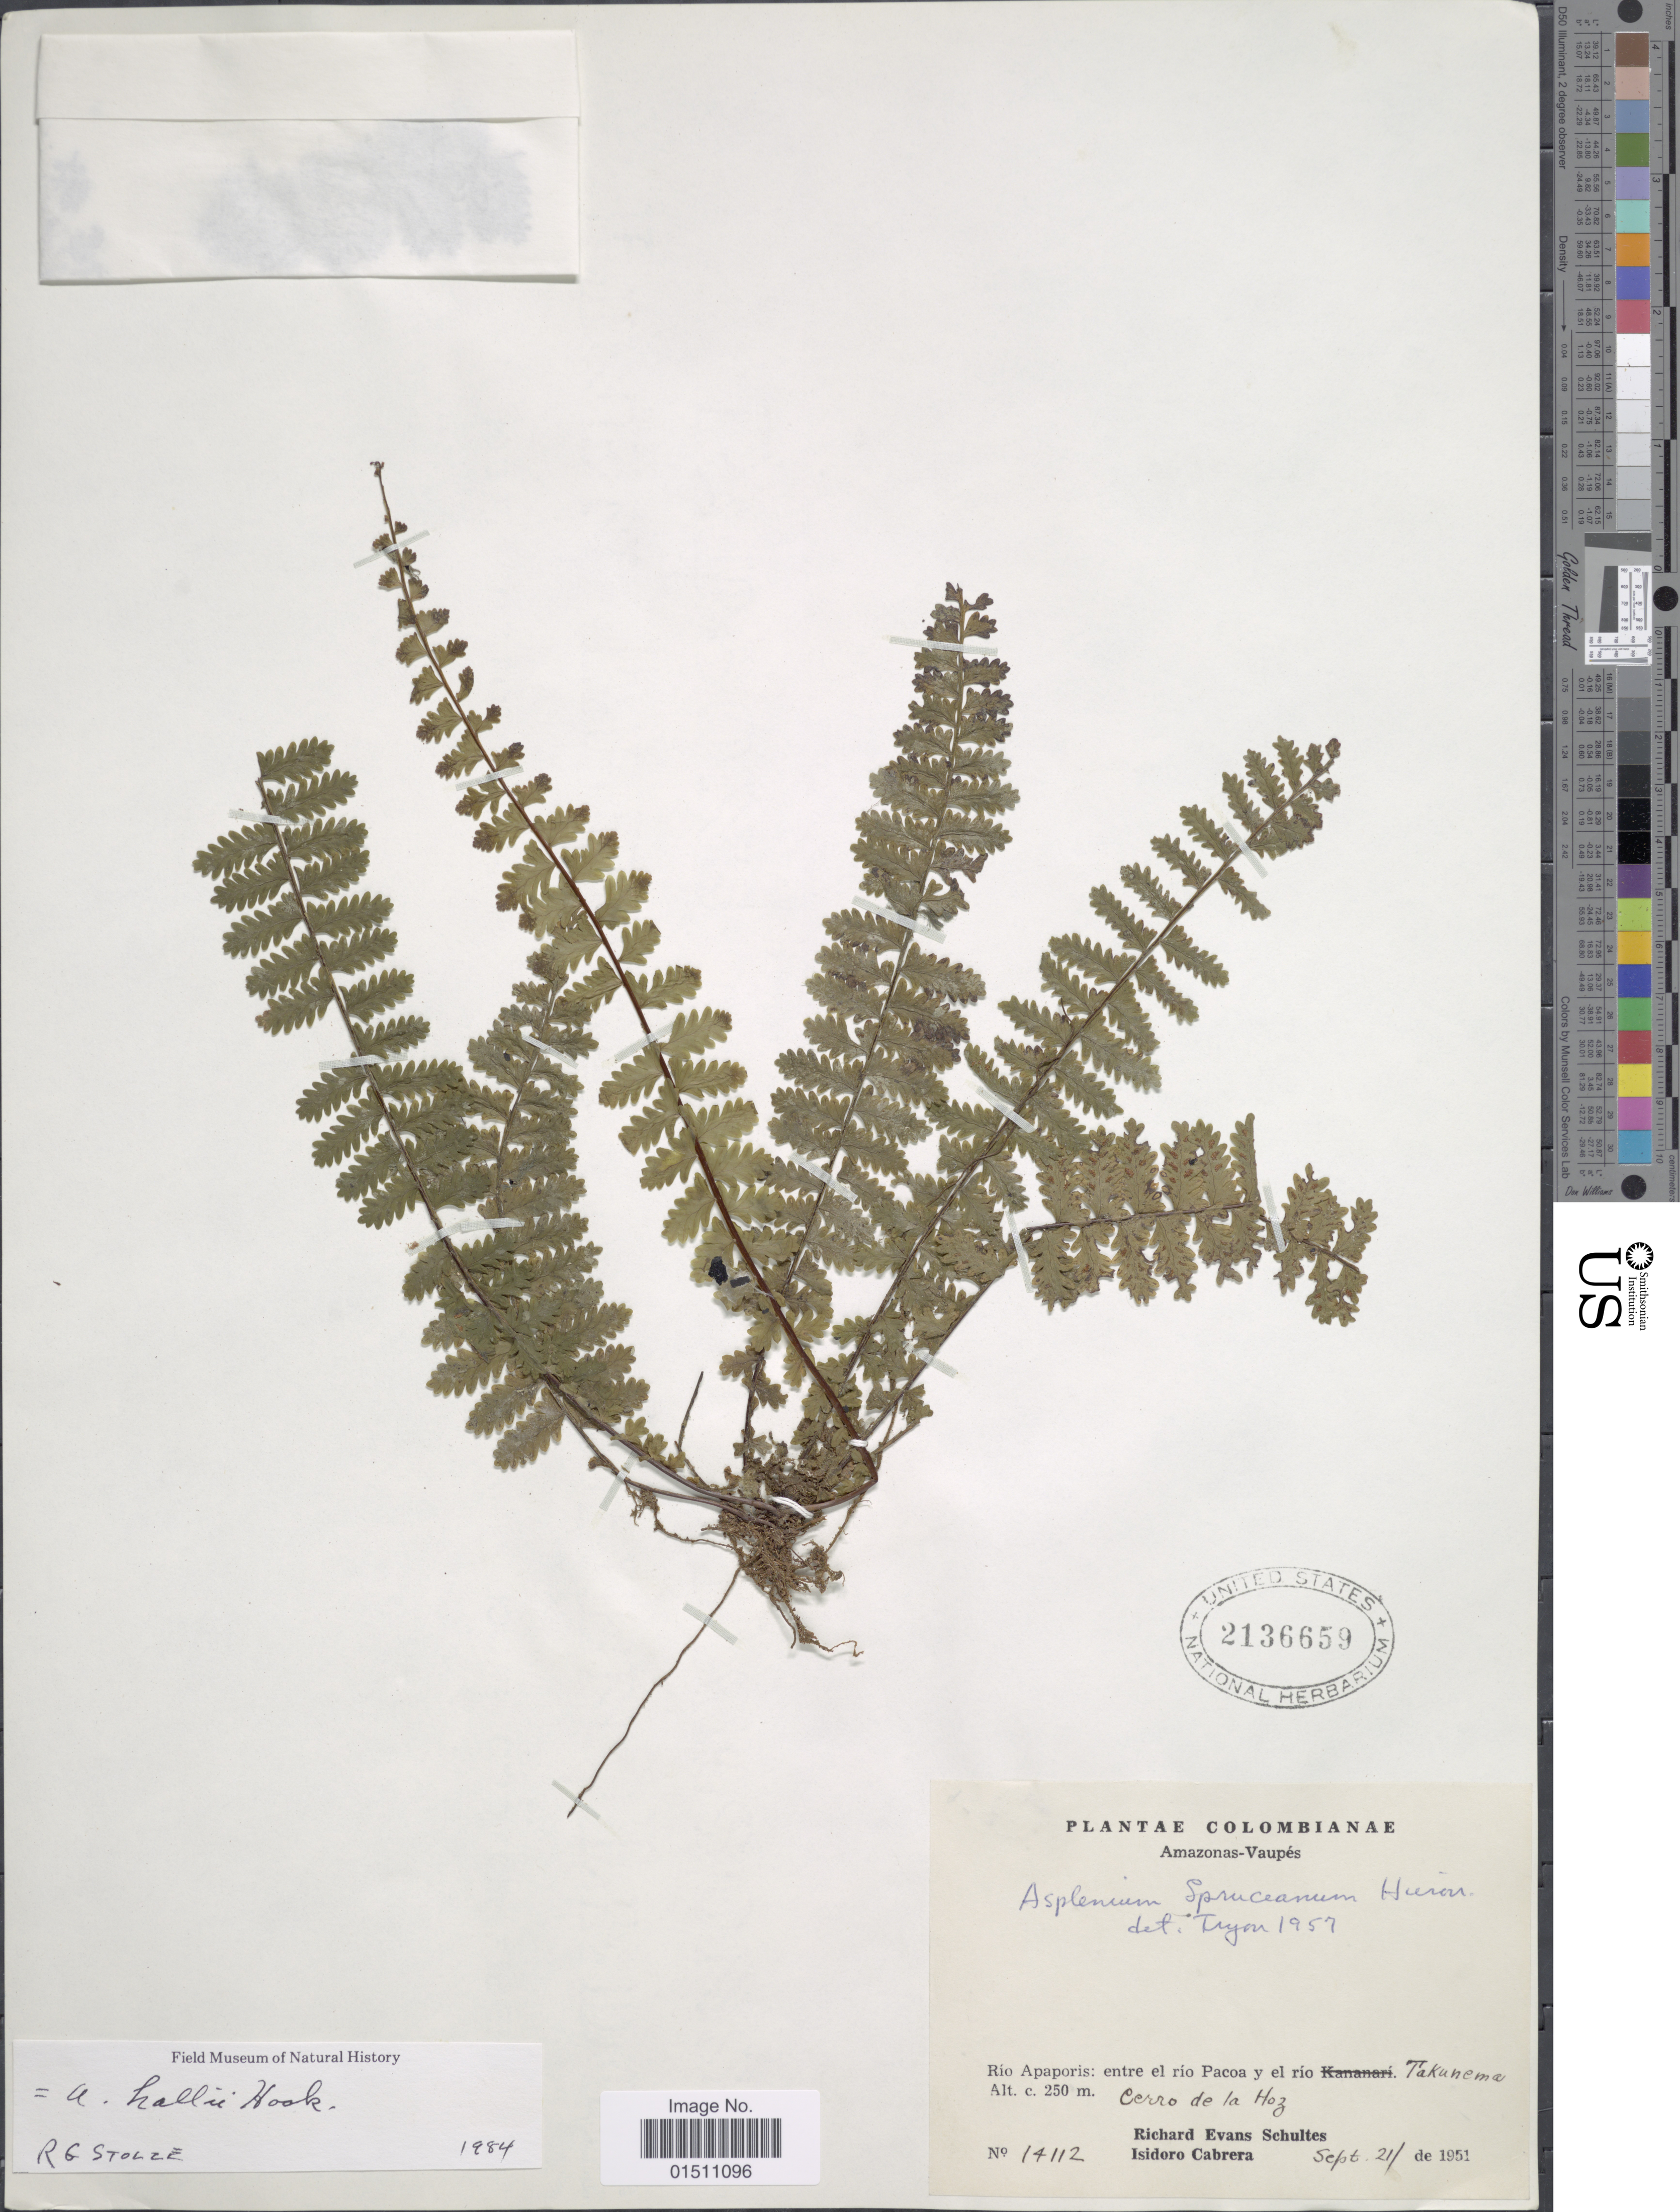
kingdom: Plantae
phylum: Tracheophyta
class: Polypodiopsida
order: Polypodiales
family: Aspleniaceae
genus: Asplenium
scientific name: Asplenium hallii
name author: Hook.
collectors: R. E. Schultes & I. Cabrera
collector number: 14112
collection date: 1951-09-21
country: Colombia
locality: Colombianae, Amazonas-Vaupes, Río Apaporis: entre el río Pacoa y el río Takunema, Cerro de la Haz.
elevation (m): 250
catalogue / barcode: US 2136659